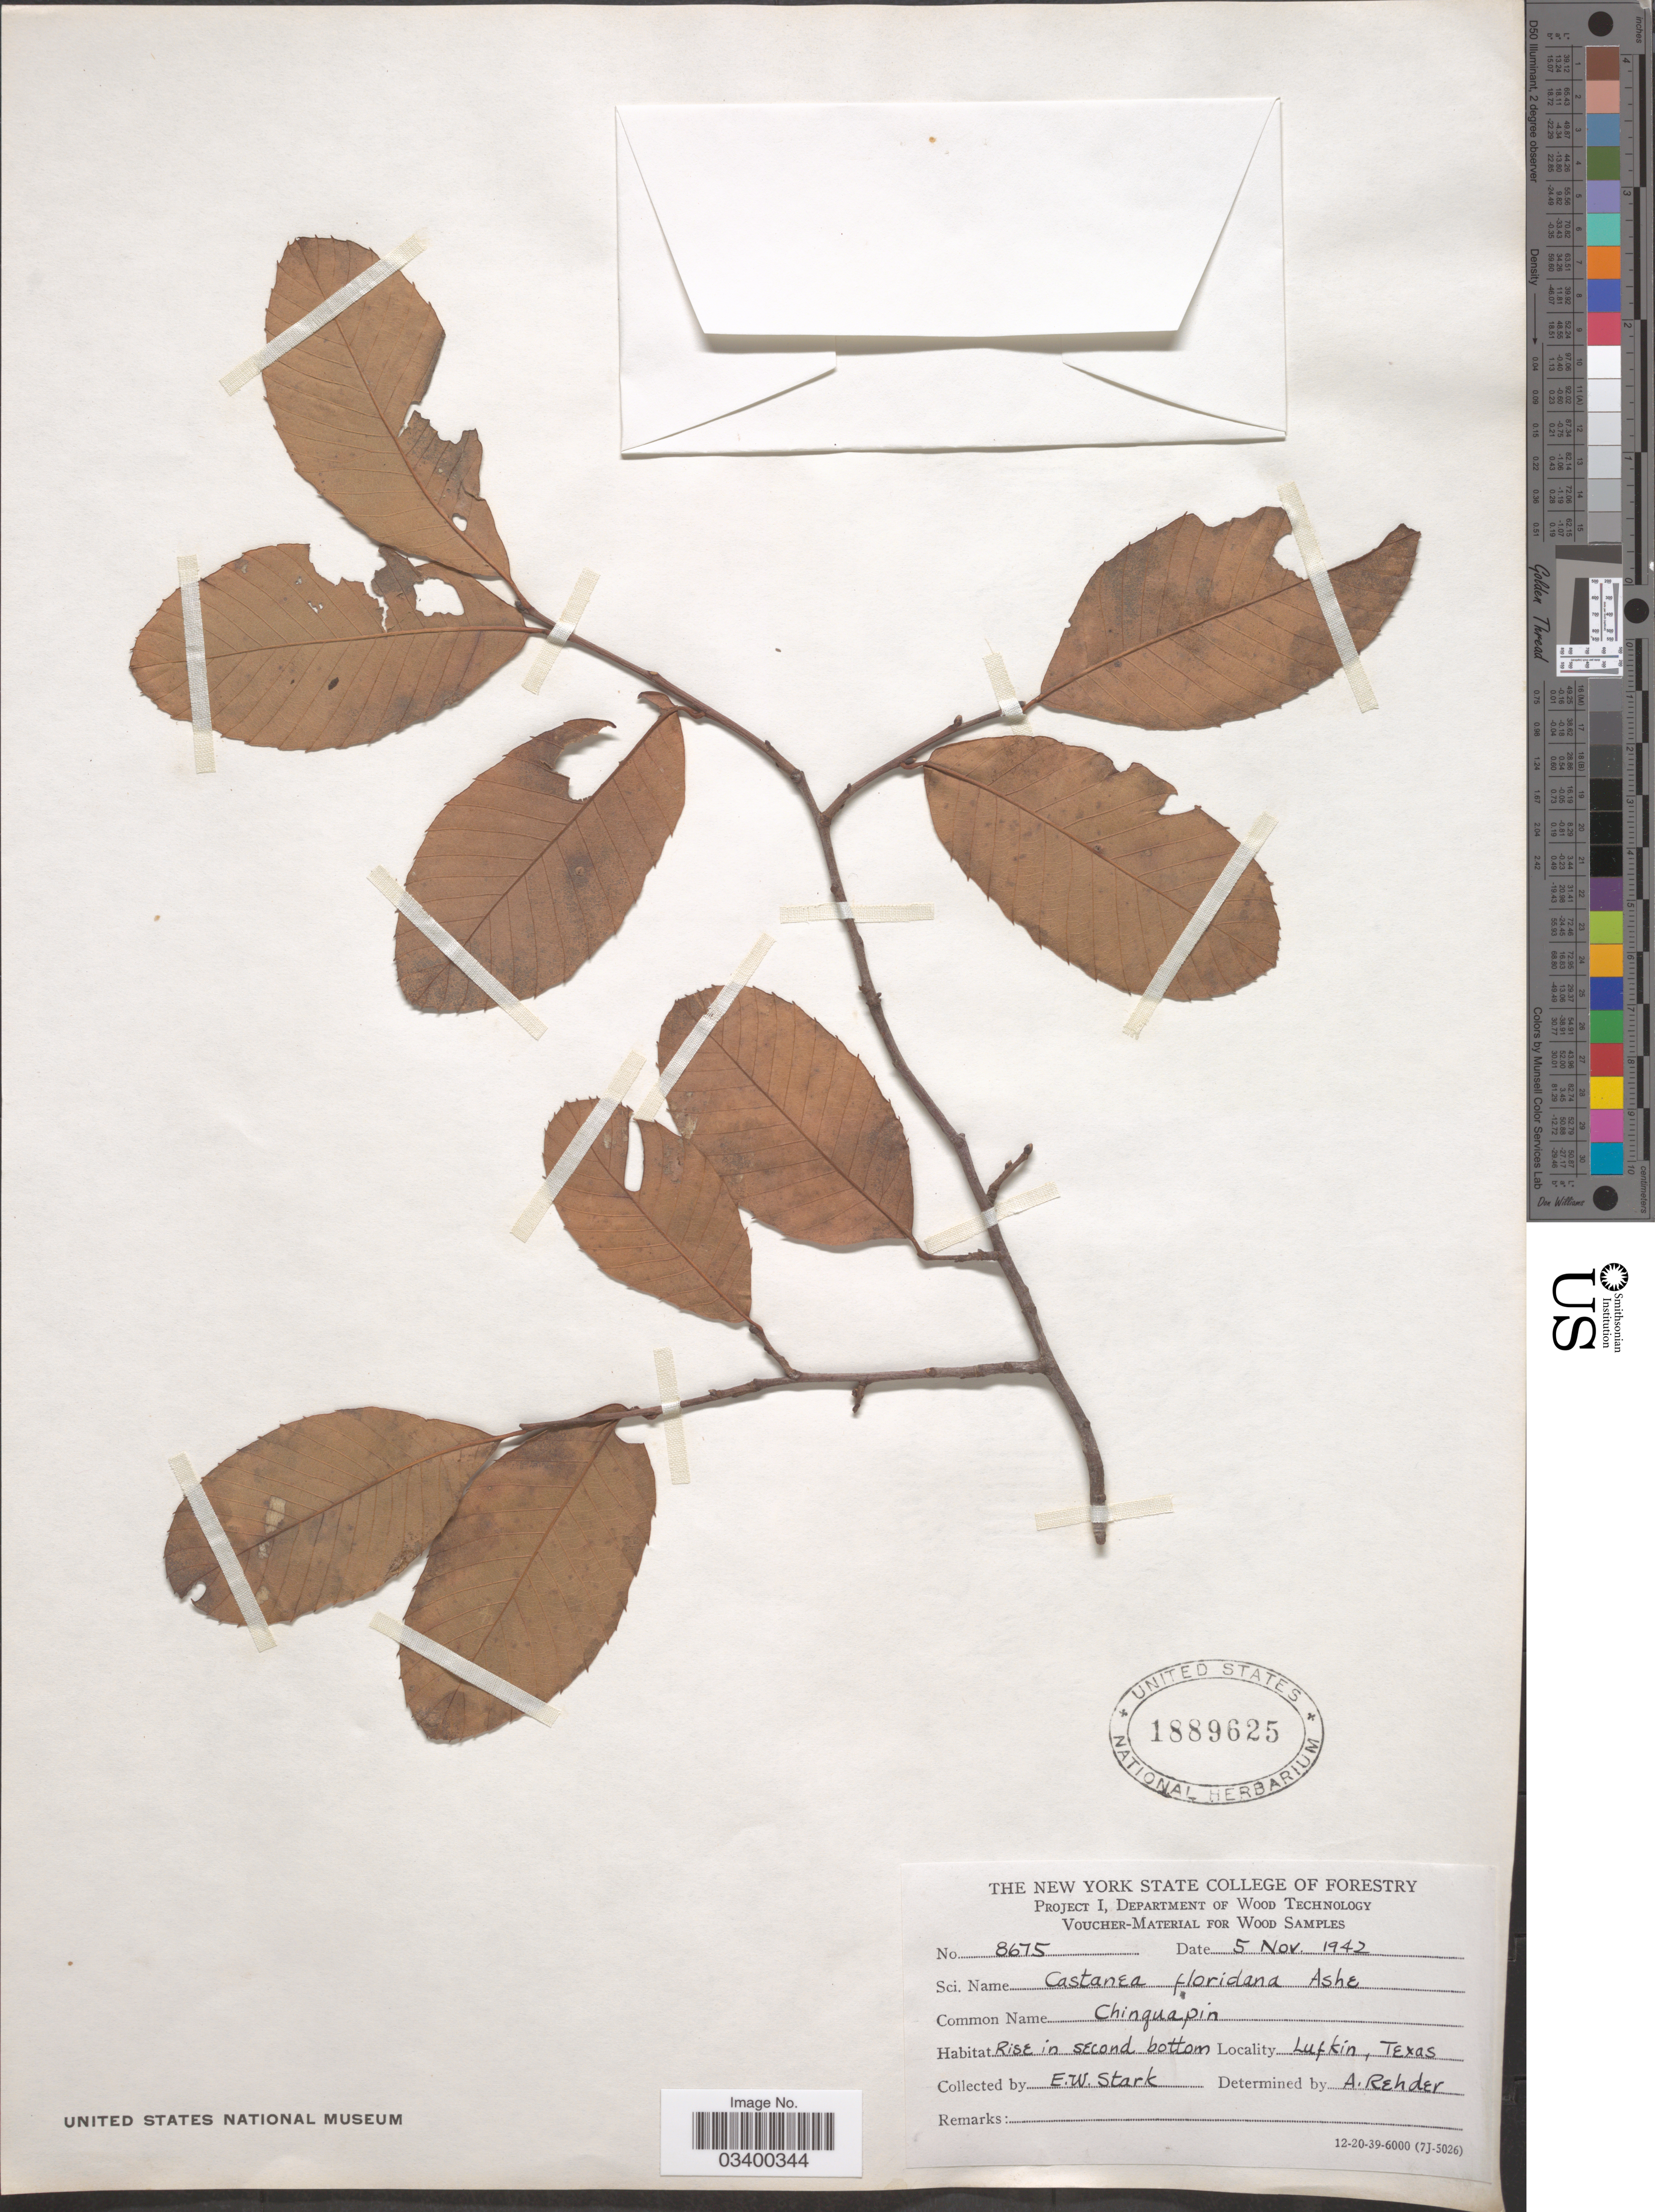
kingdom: Plantae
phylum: Tracheophyta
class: Magnoliopsida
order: Fagales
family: Fagaceae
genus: Castanea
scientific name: Castanea alnifolia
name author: Nutt.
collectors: E. Stark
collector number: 8675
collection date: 1942-11-05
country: United States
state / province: Texas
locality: Lufkin.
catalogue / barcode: US 1889625